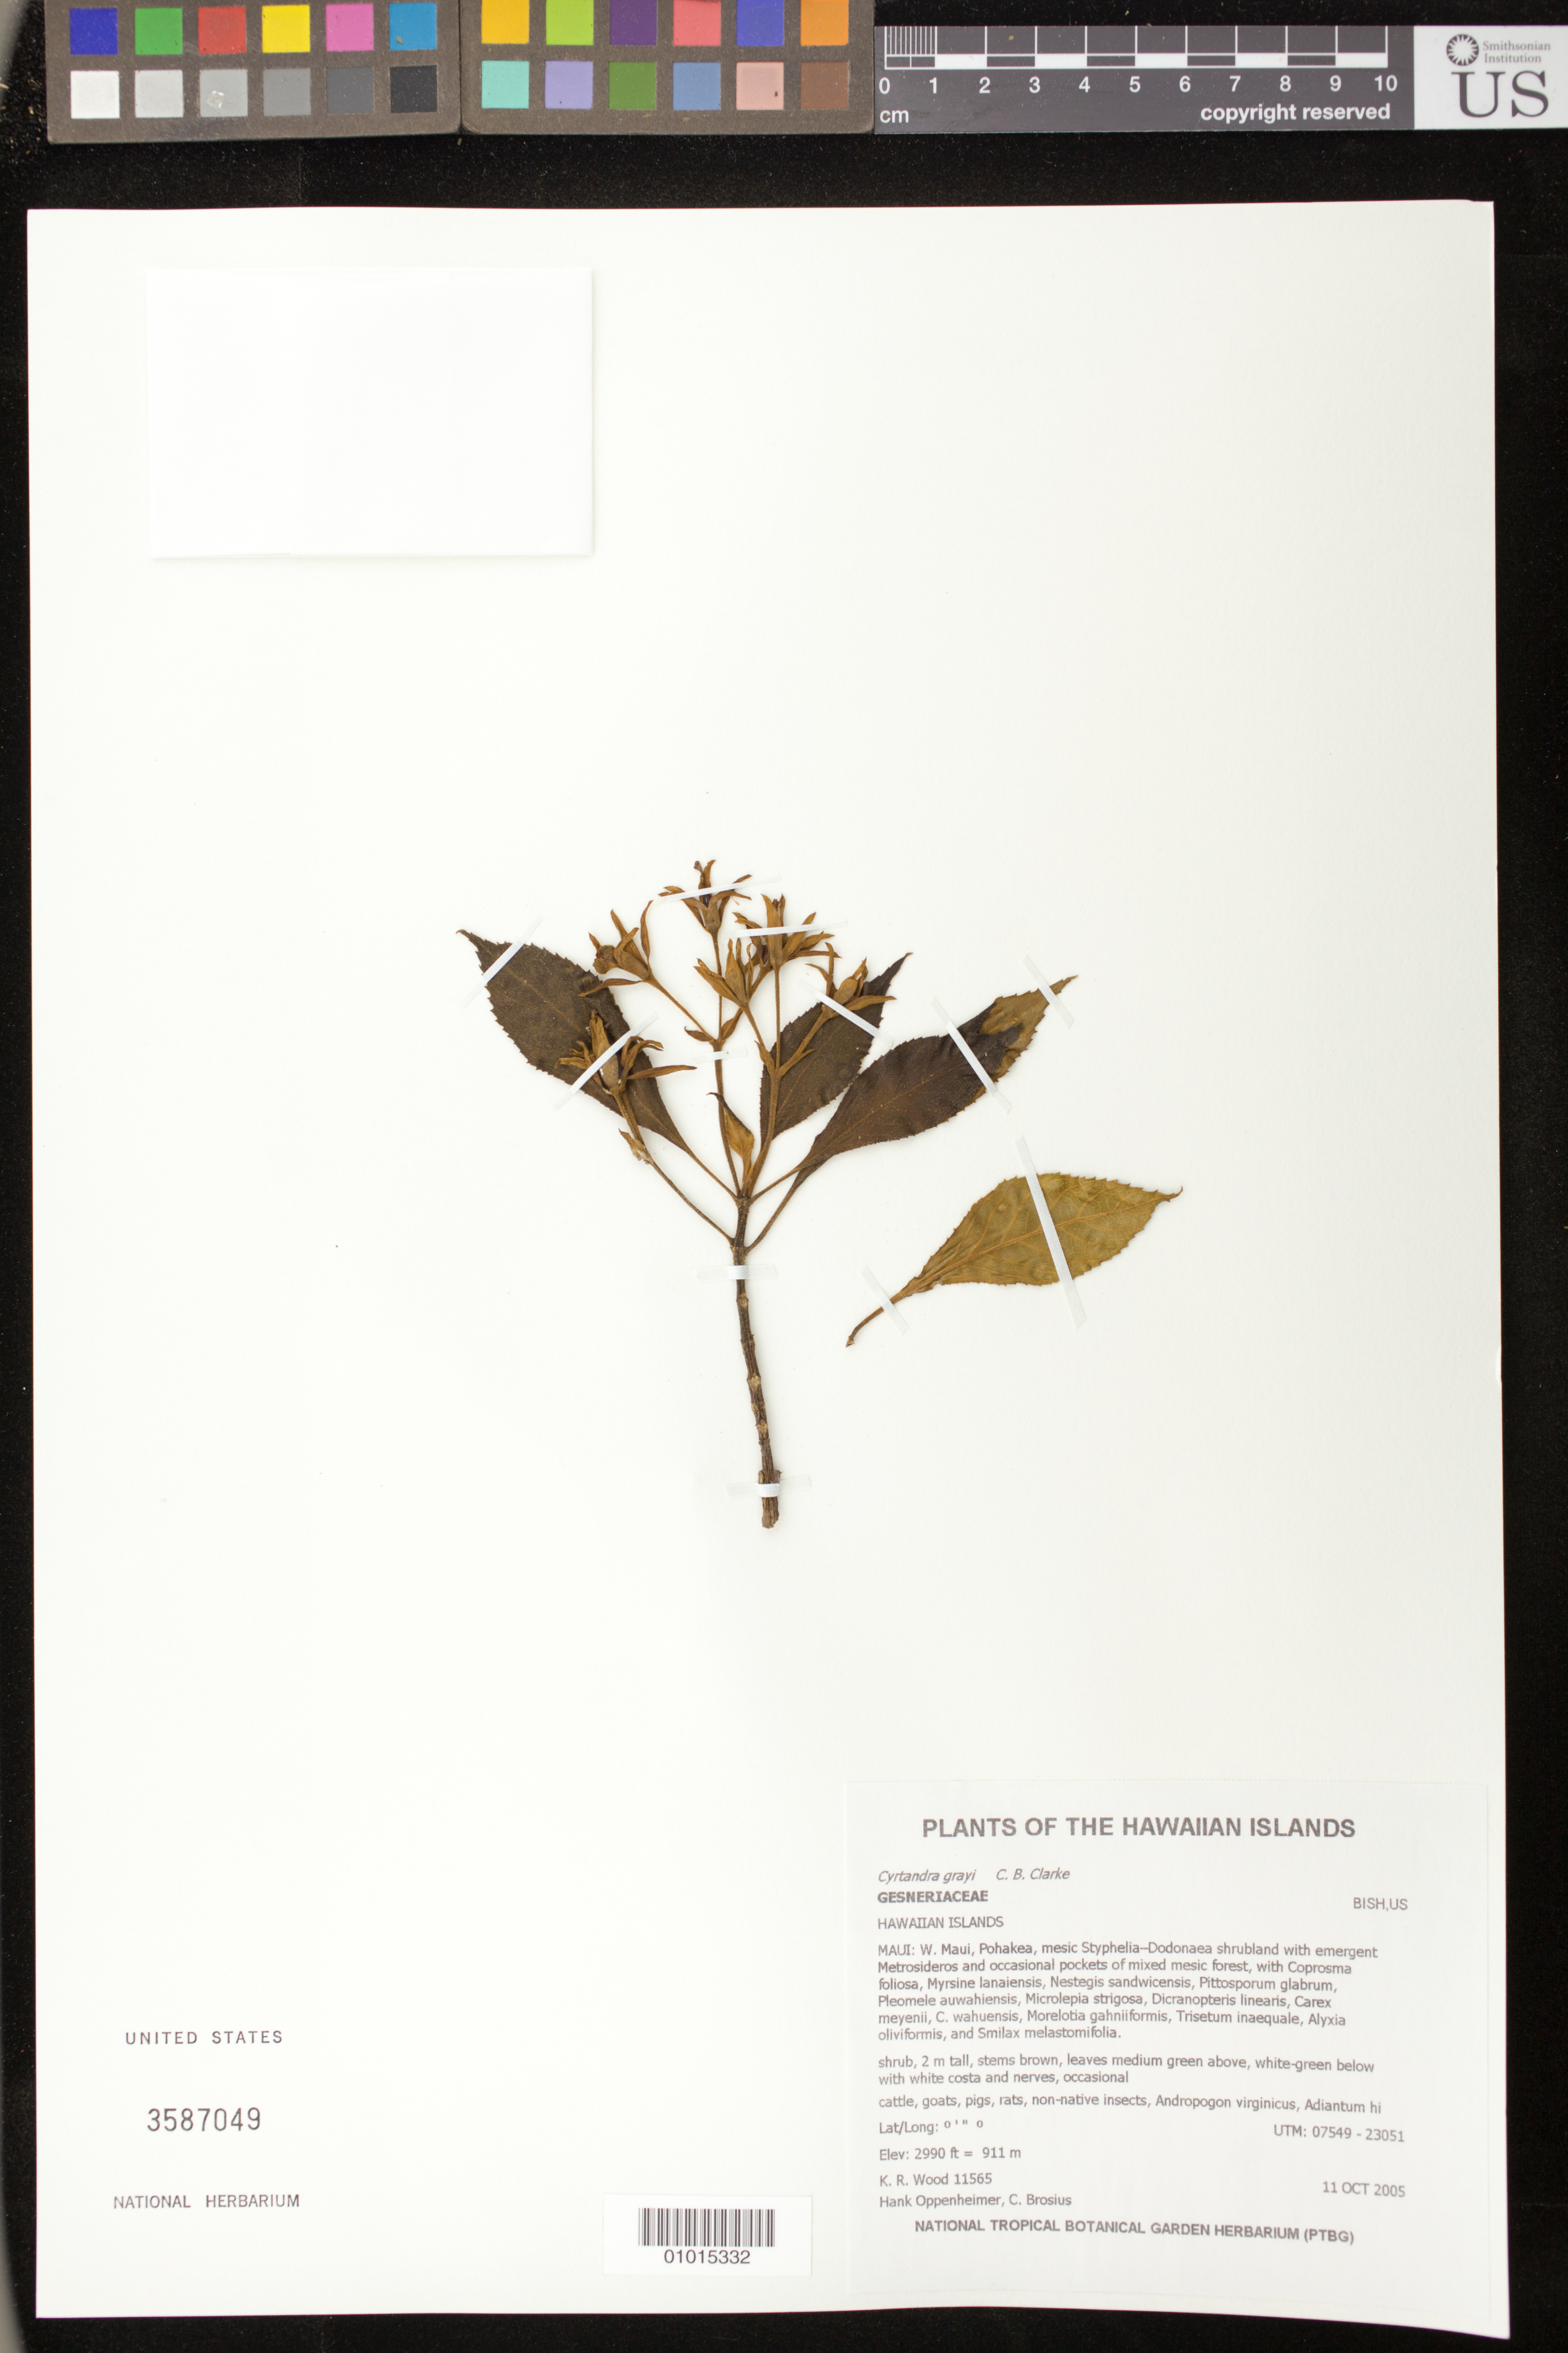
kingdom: Plantae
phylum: Tracheophyta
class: Magnoliopsida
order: Lamiales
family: Gesneriaceae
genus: Cyrtandra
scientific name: Cyrtandra grayi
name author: C.B. Clarke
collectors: K. R. Wood, H. Oppenheimer & C. Brosius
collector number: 11565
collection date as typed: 11 Oct 2005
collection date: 2005-10-11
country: United States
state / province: Hawaii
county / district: Maui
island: Maui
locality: W. Maui, Pohakea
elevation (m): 911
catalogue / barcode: US 3587049